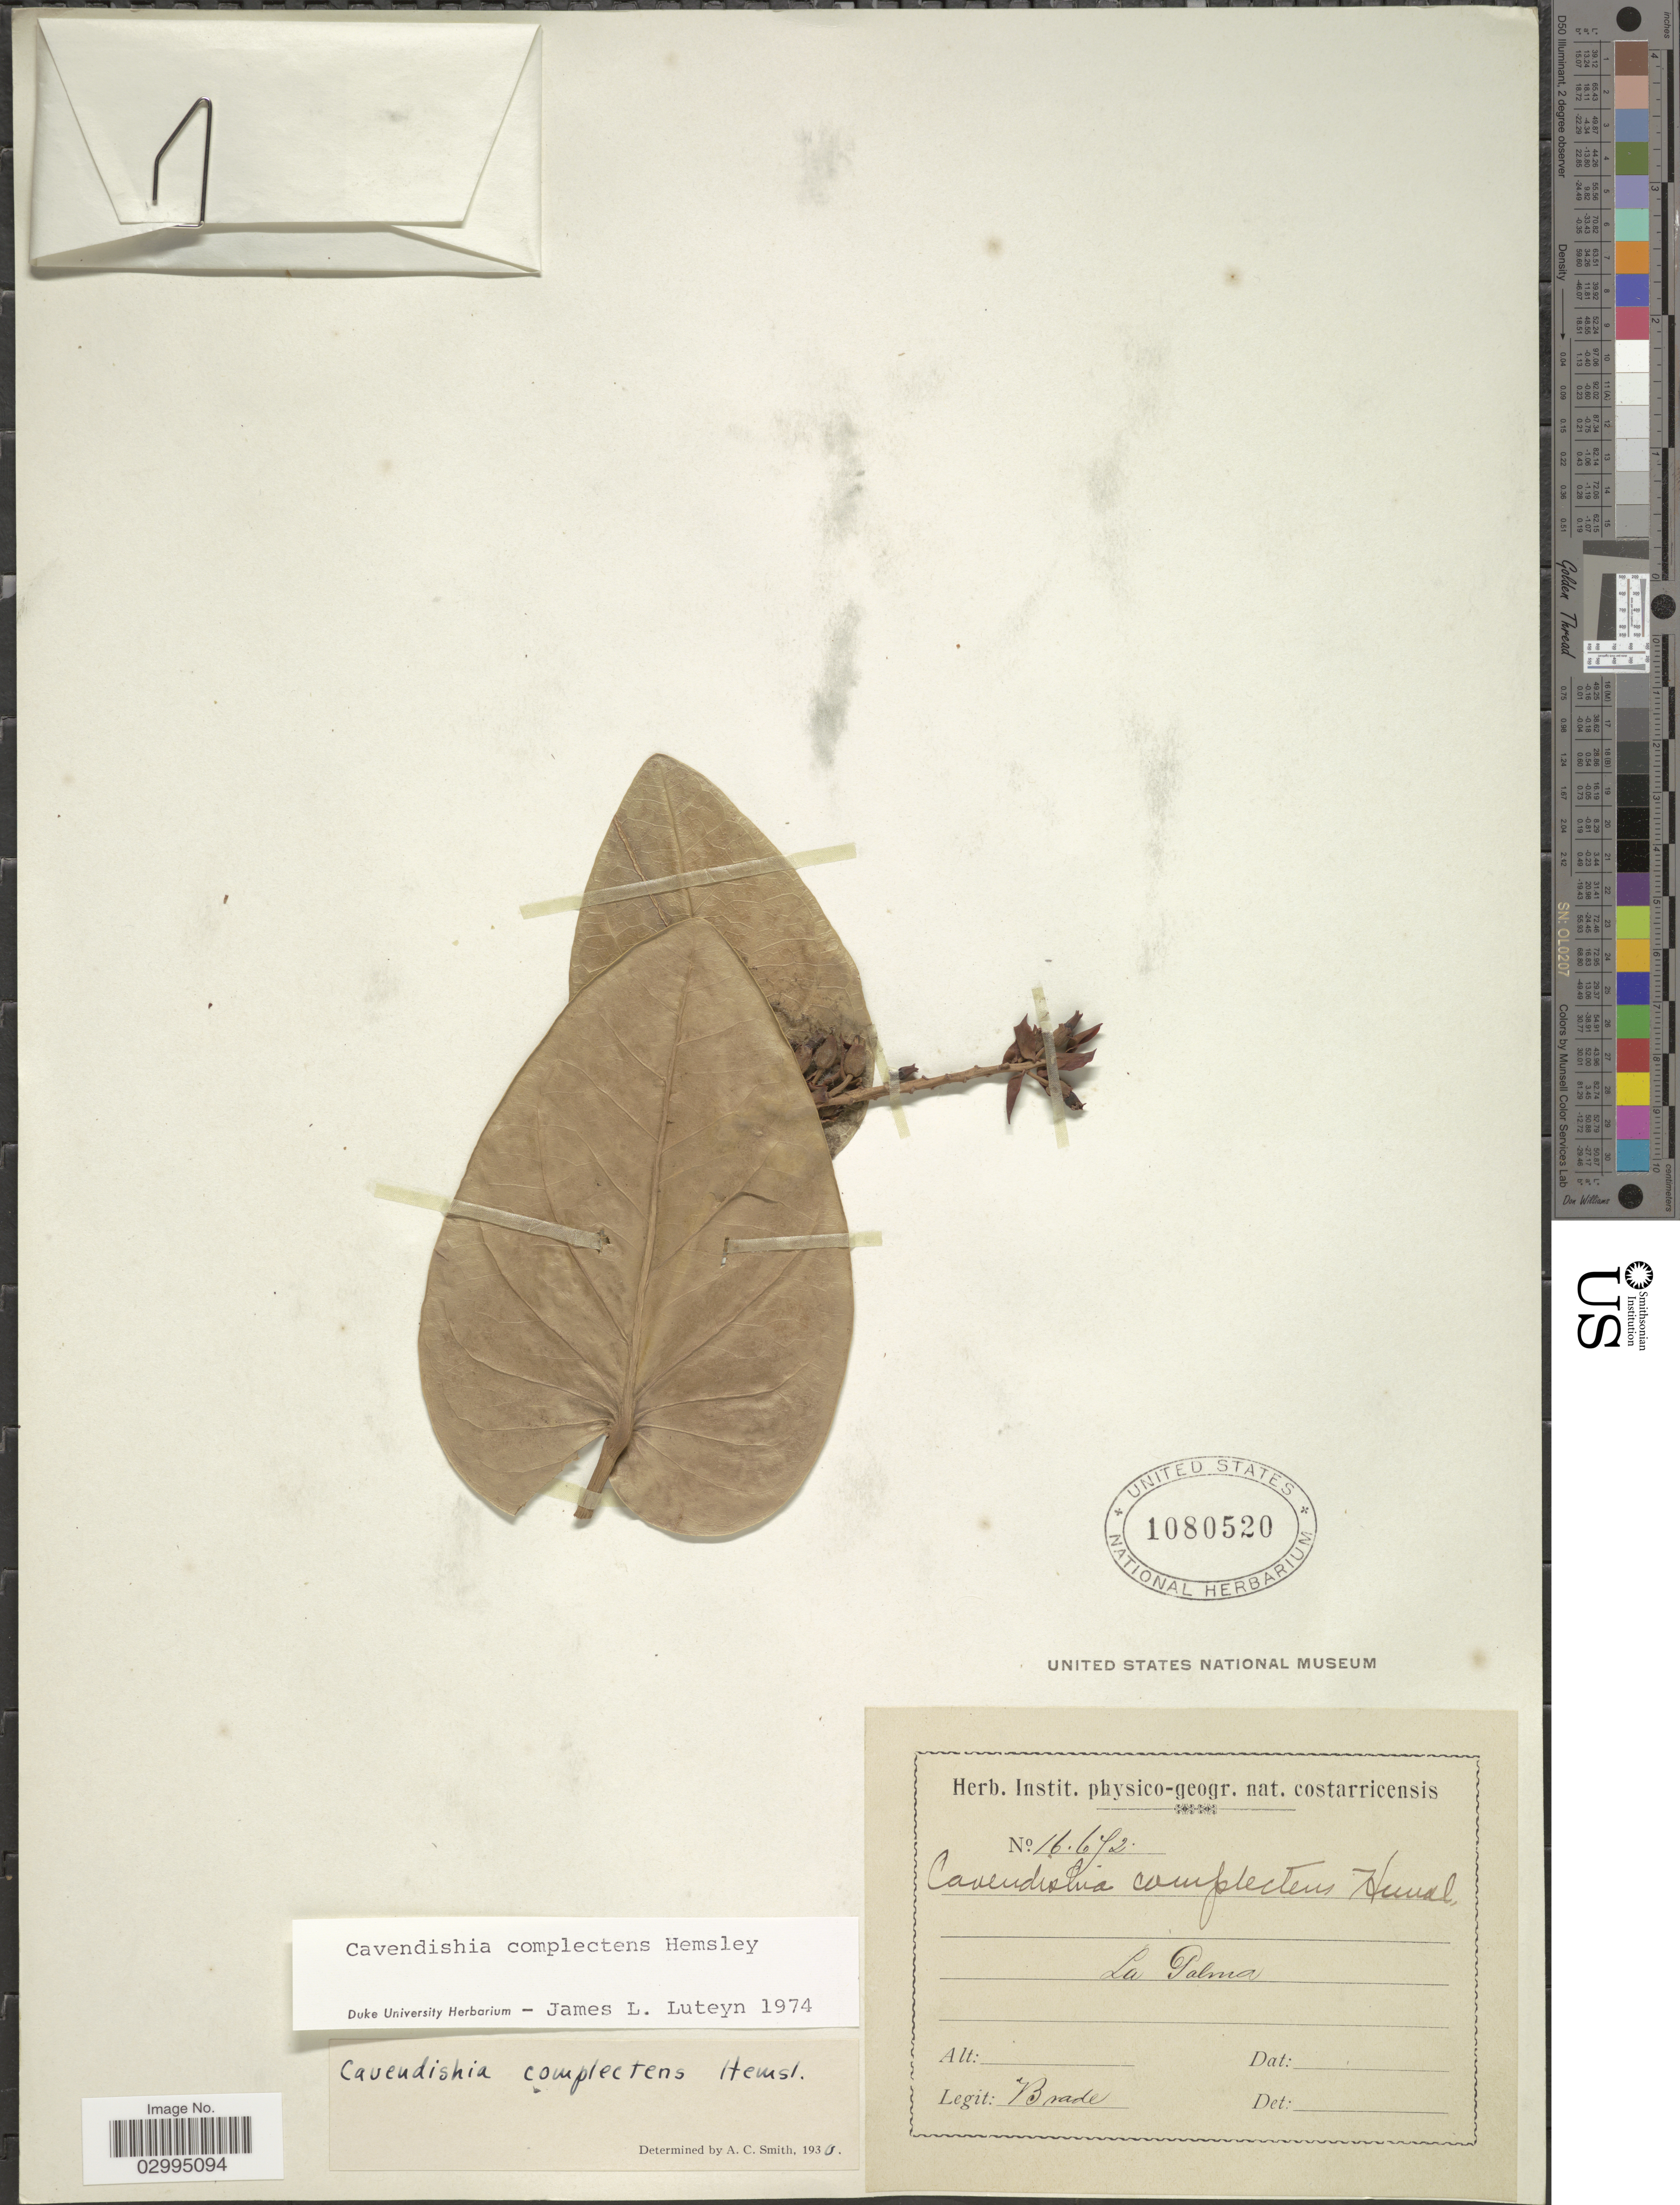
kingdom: Plantae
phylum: Tracheophyta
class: Magnoliopsida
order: Ericales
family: Ericaceae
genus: Cavendishia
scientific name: Cavendishia complectens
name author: Hemsl.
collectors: -- Brade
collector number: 16672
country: Costa Rica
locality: La Palma.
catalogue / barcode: US 1080520